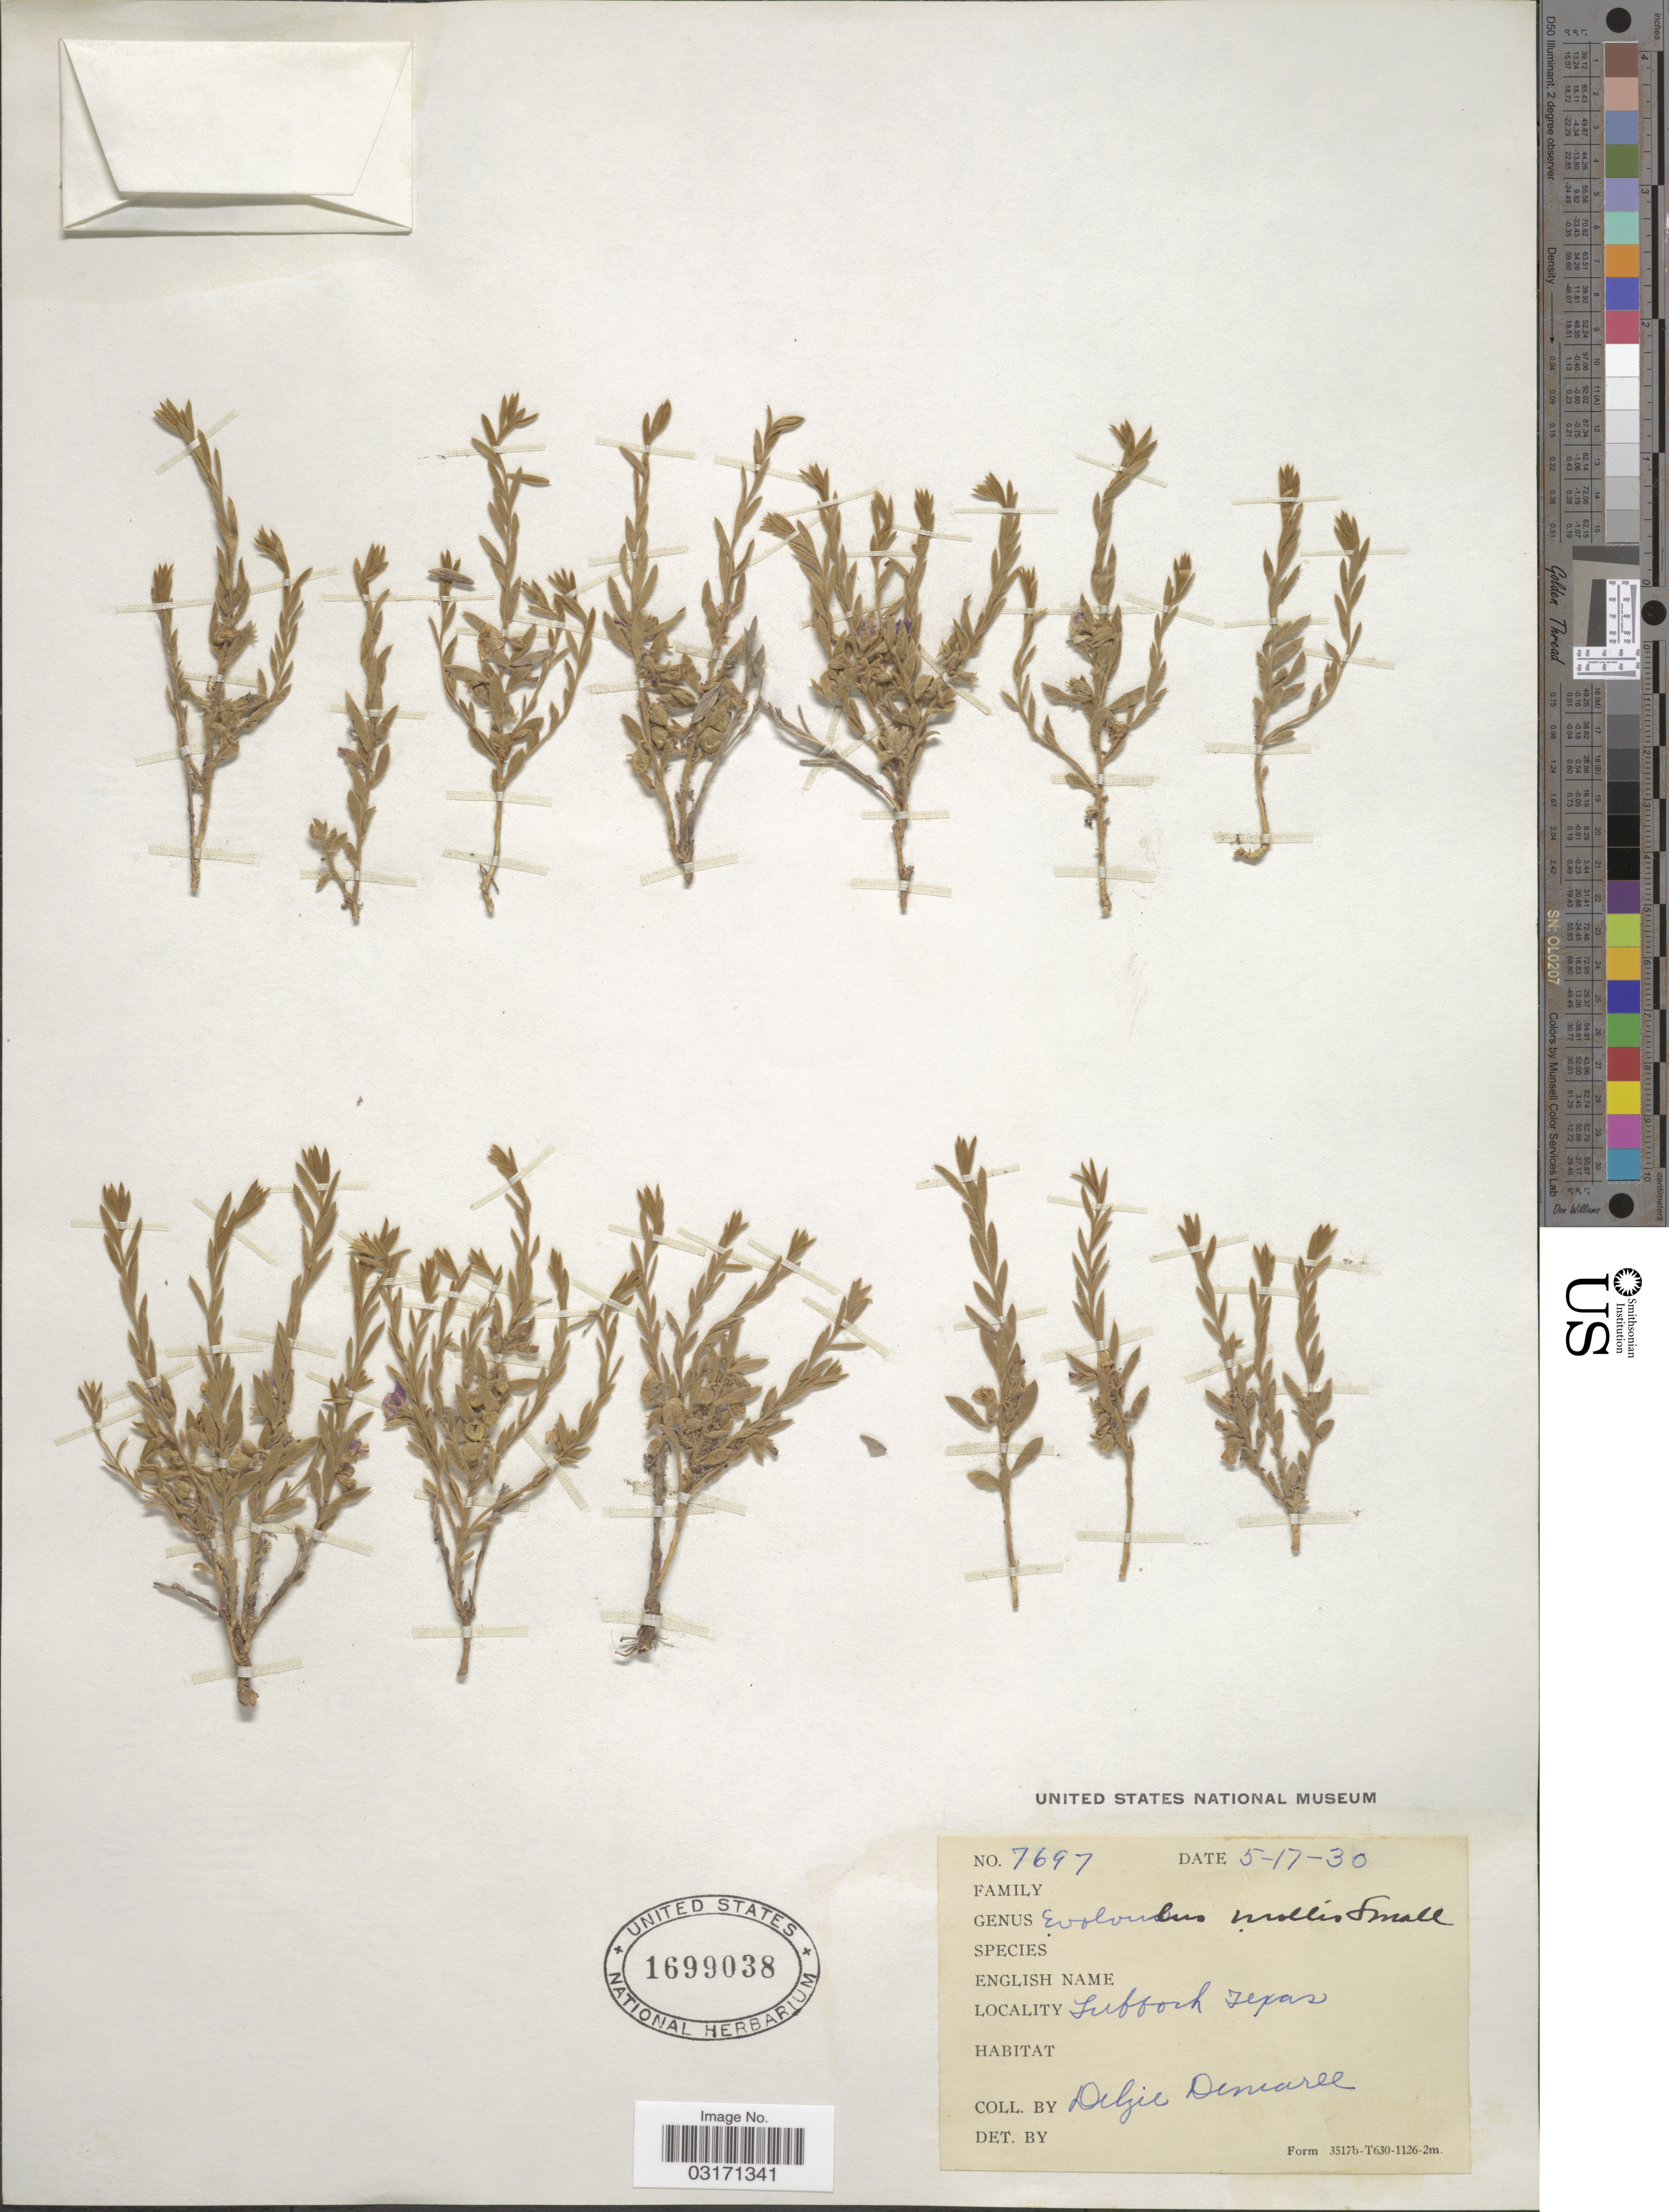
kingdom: Plantae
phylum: Tracheophyta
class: Magnoliopsida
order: Solanales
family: Convolvulaceae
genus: Evolvulus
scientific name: Evolvulus mollis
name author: Small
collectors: D. Demaree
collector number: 7697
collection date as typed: Transcribed d/m/y: 17/5/30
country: United States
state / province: Texas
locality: Suffolk.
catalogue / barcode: US 1699038